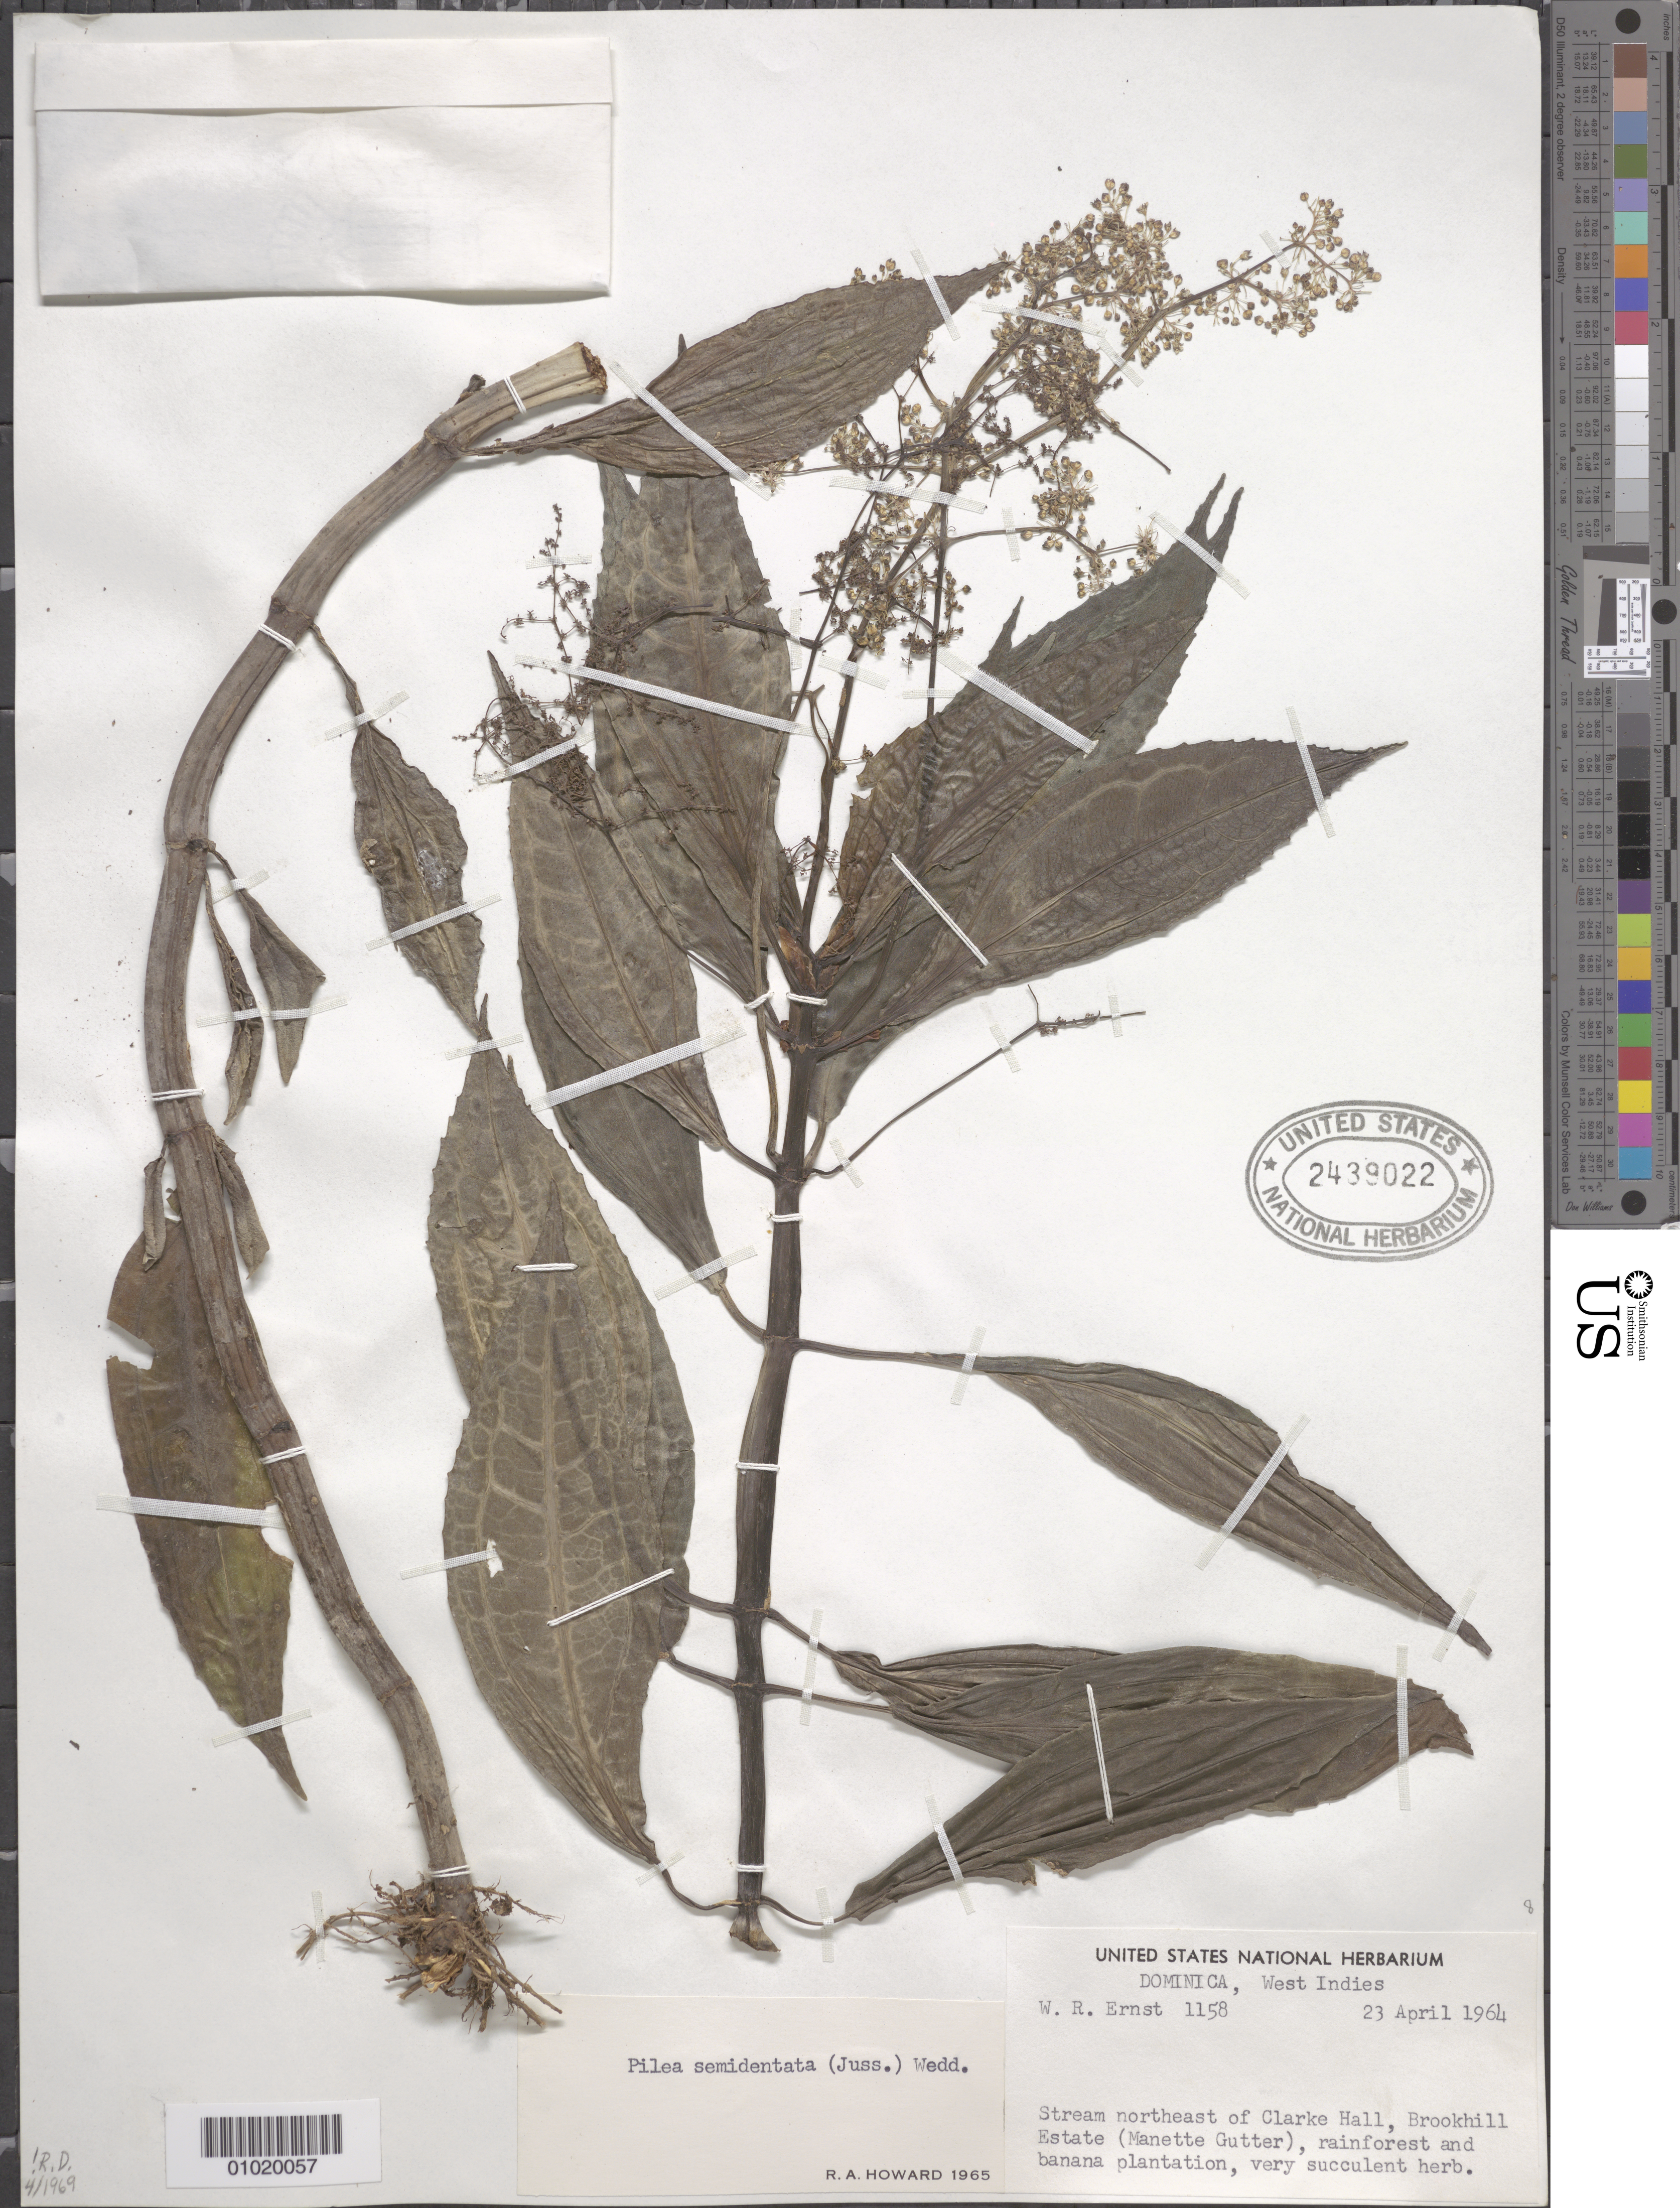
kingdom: Plantae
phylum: Tracheophyta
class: Magnoliopsida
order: Rosales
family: Urticaceae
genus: Pilea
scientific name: Pilea semidentata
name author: (Juss. ex Poir.) Wedd.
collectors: W. R. Ernst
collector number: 1158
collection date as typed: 23 Apr 1964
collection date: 1964-04-23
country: Dominica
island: Dominica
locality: Stream northeast of Clarke Hall, Brookhill Estate (Manette Gutter), rainforest and banana plantation.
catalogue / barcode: US 2439022